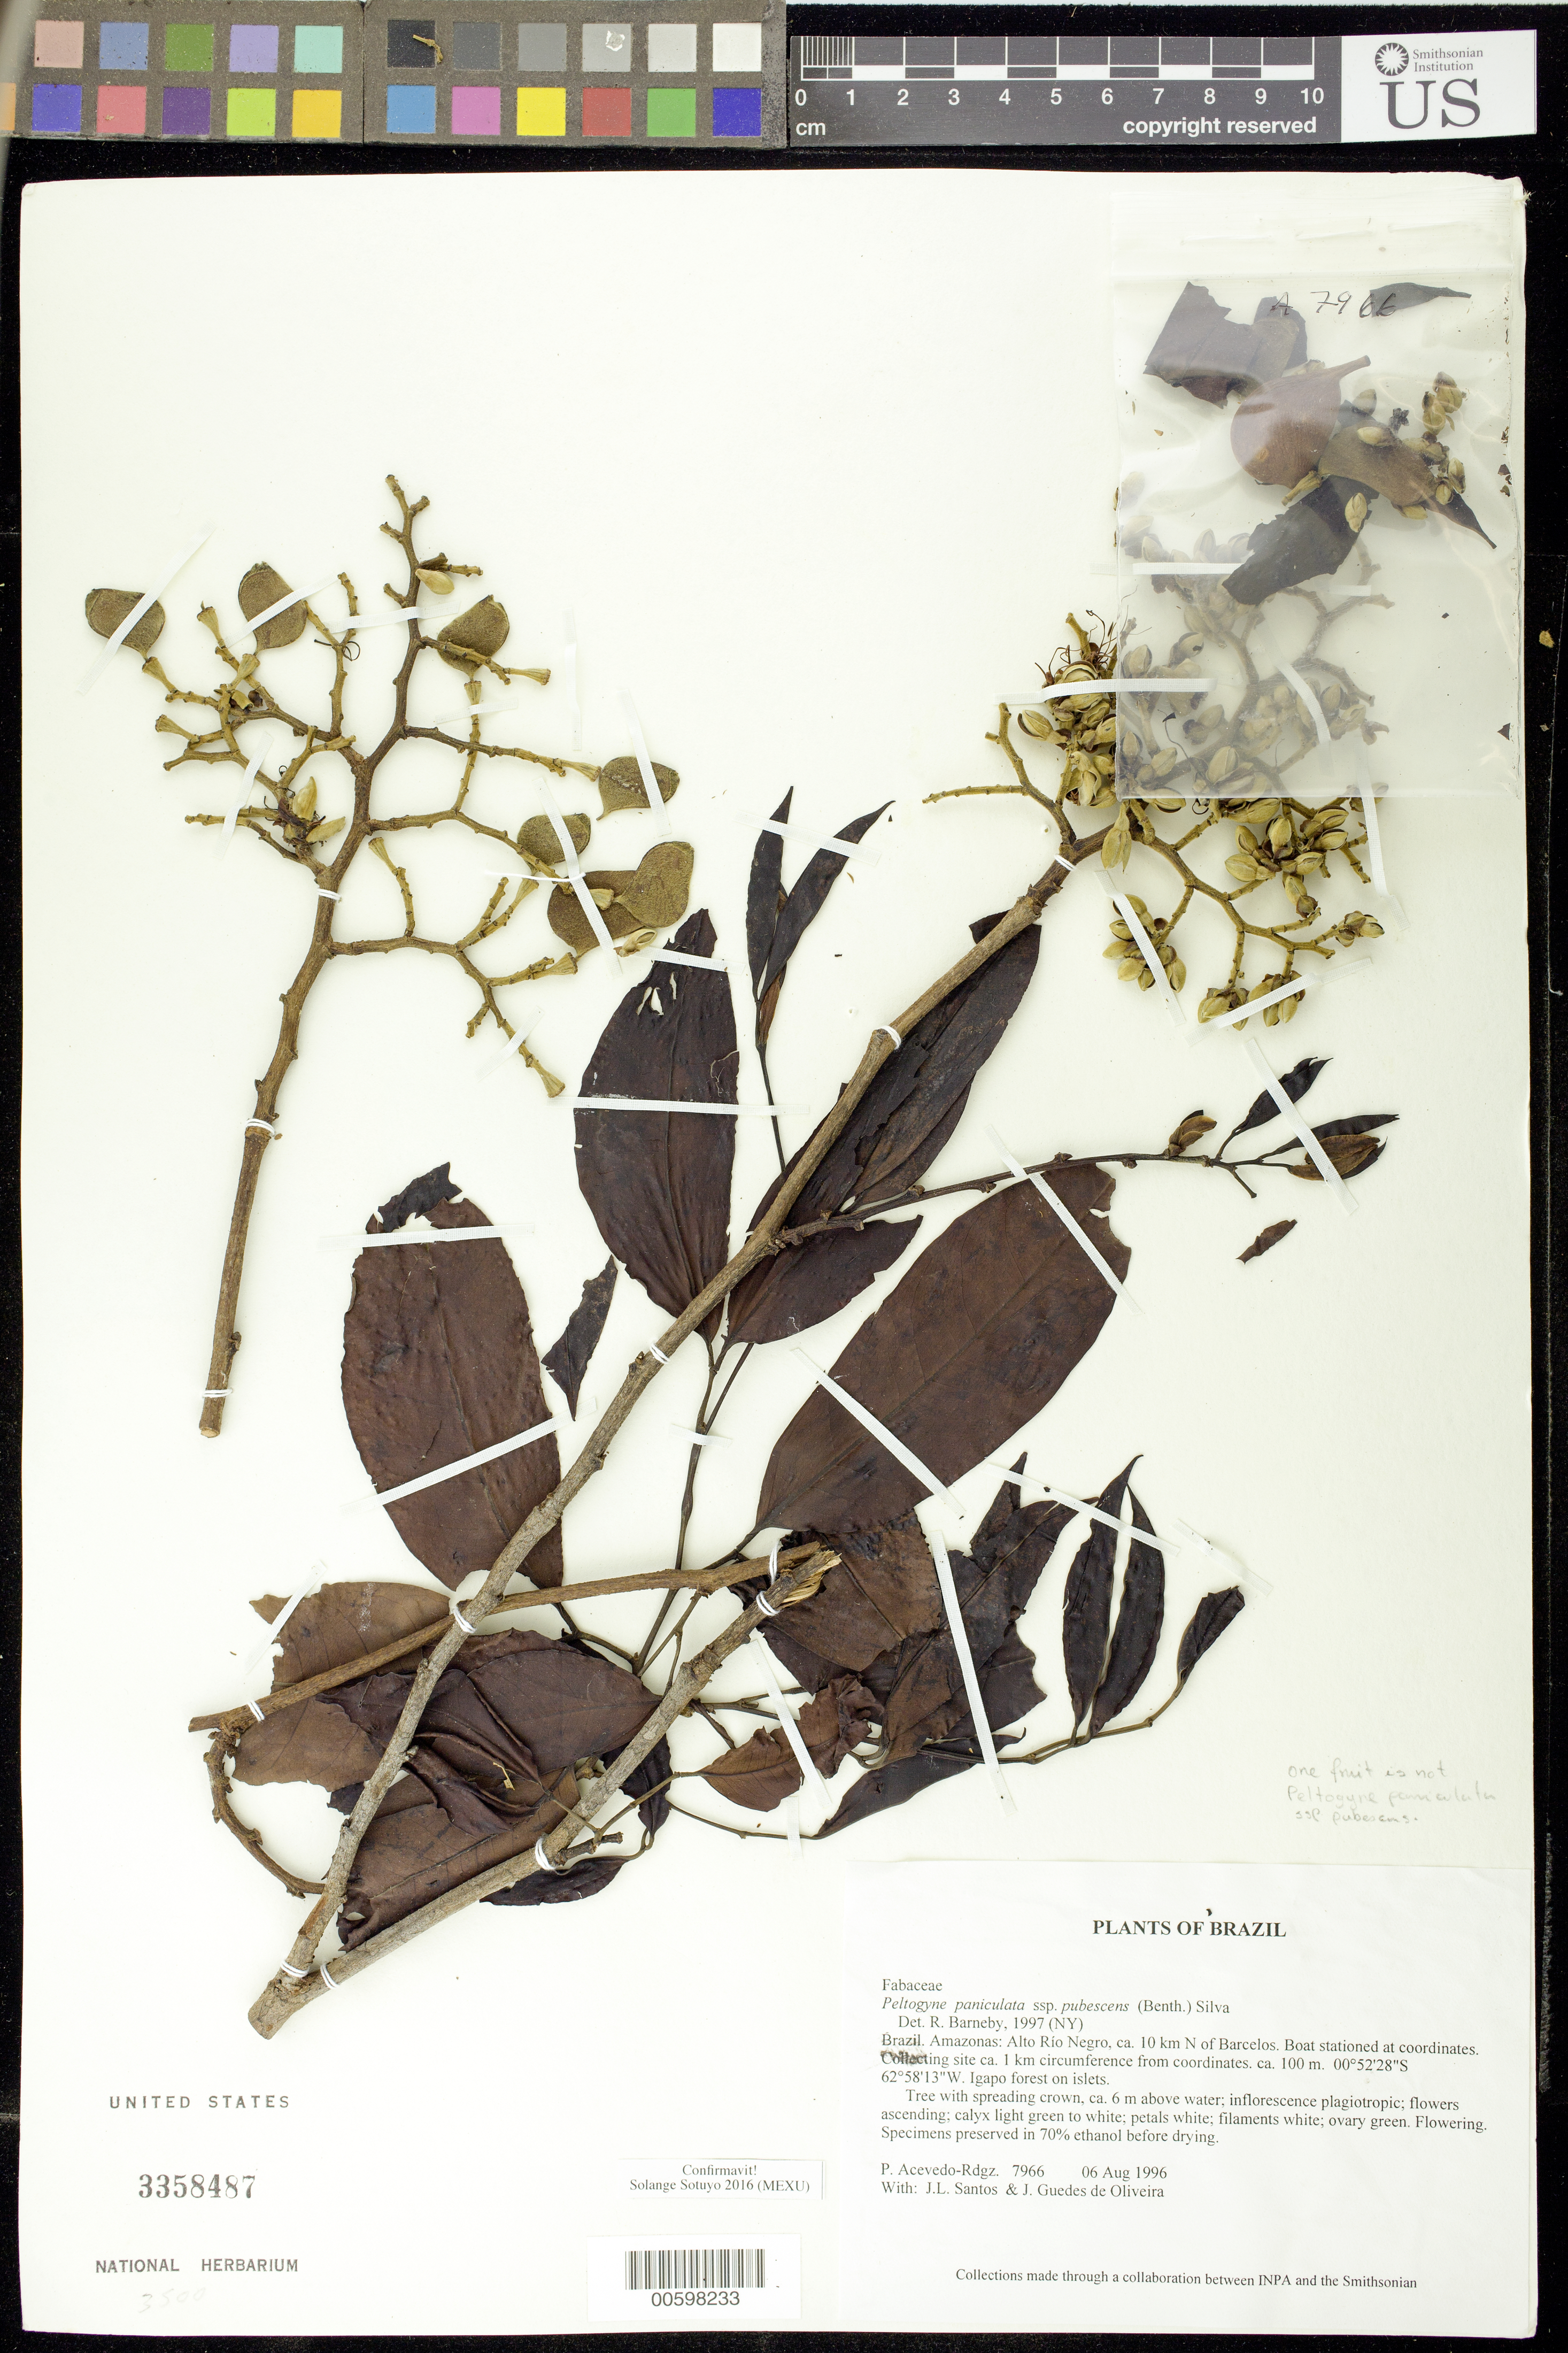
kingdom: Plantae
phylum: Tracheophyta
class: Magnoliopsida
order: Fabales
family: Fabaceae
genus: Peltogyne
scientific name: Peltogyne paniculata subsp. pubescens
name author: (Benth.) M.F. Silva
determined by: Sotuyo, Solange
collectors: P. Acevedo-Rodr., J. L. Santos & J. Guedes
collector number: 7966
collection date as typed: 06 Aug 1996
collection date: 1996-08-06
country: Brazil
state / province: Amazonas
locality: Amazonas: Alto Río Negro, ca. 10 km N of Barcelos. Boat stationed at coordinates. Collecting site ca. 1 km circumference from coordinates.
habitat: Igapo forest on islets.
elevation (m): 100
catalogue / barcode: US 3358487